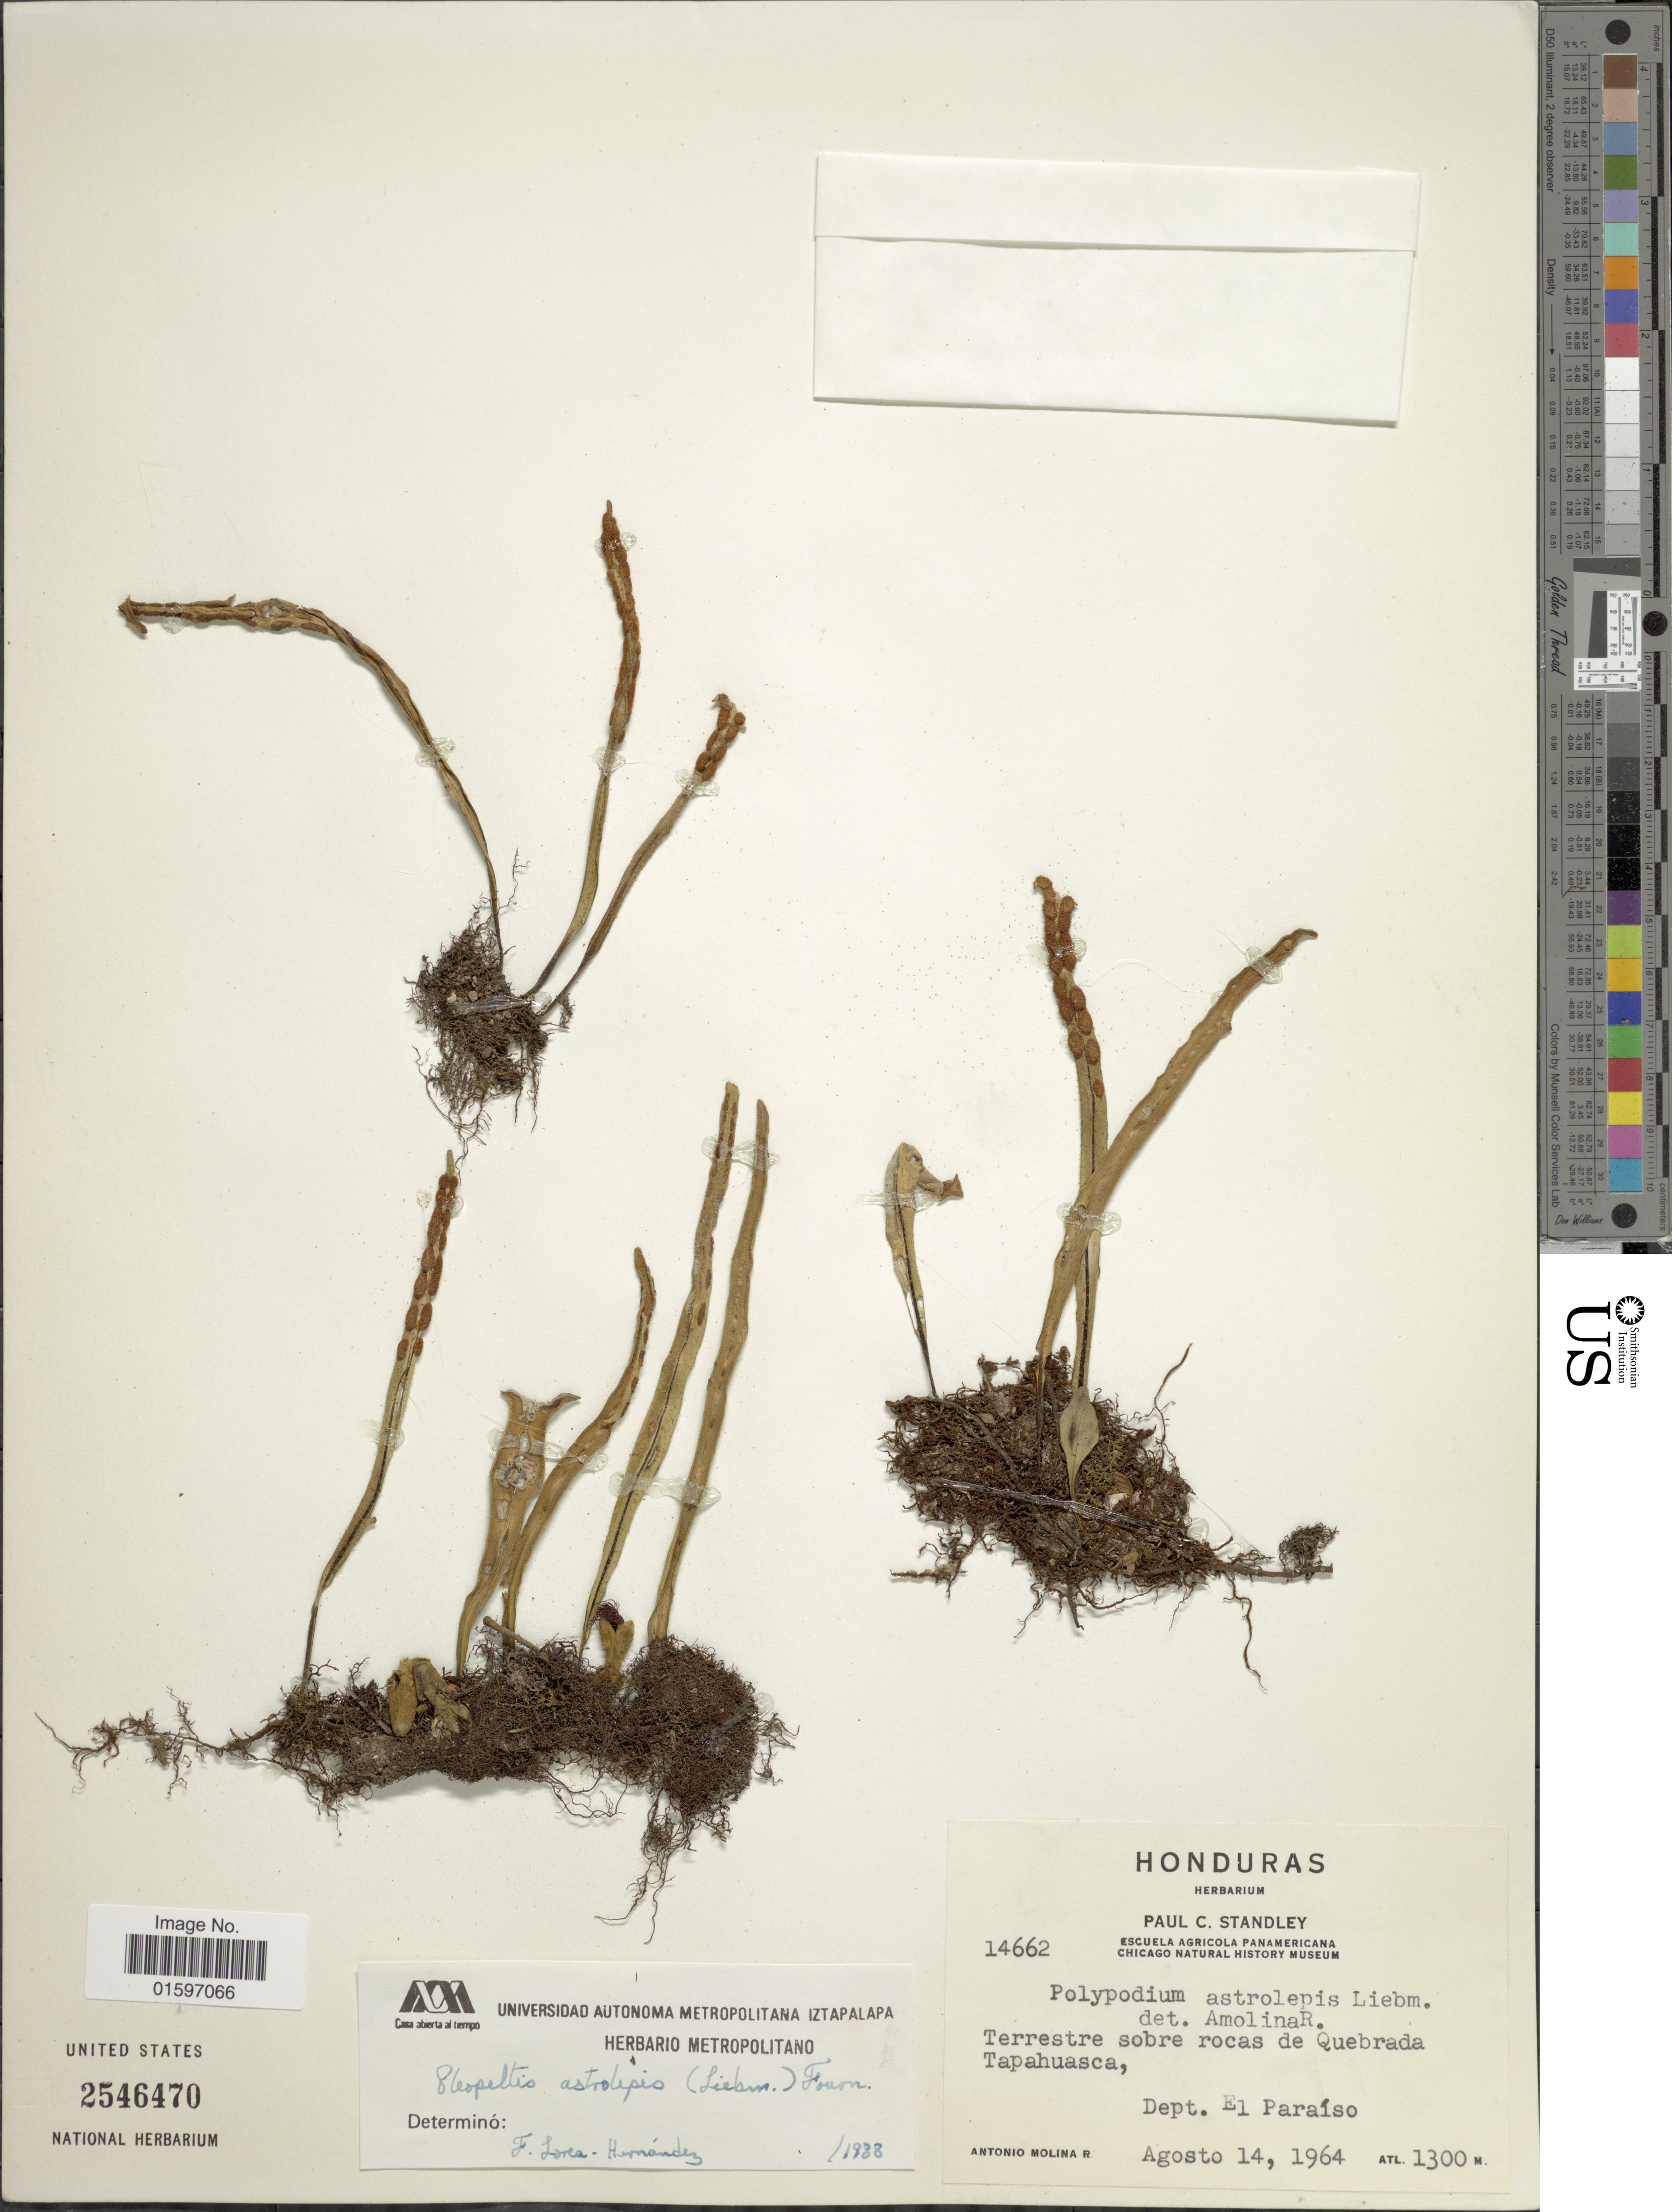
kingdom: Plantae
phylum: Tracheophyta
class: Polypodiopsida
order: Polypodiales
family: Polypodiaceae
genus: Pleopeltis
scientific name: Pleopeltis astrolepis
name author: (Liebm.) E. Fourn.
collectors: A. Molina R.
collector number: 14662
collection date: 1964-08-14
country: Honduras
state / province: El Paraíso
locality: Terrestra sobre rocas de Quebrada Tapahuasca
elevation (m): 1300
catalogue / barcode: US 2546470